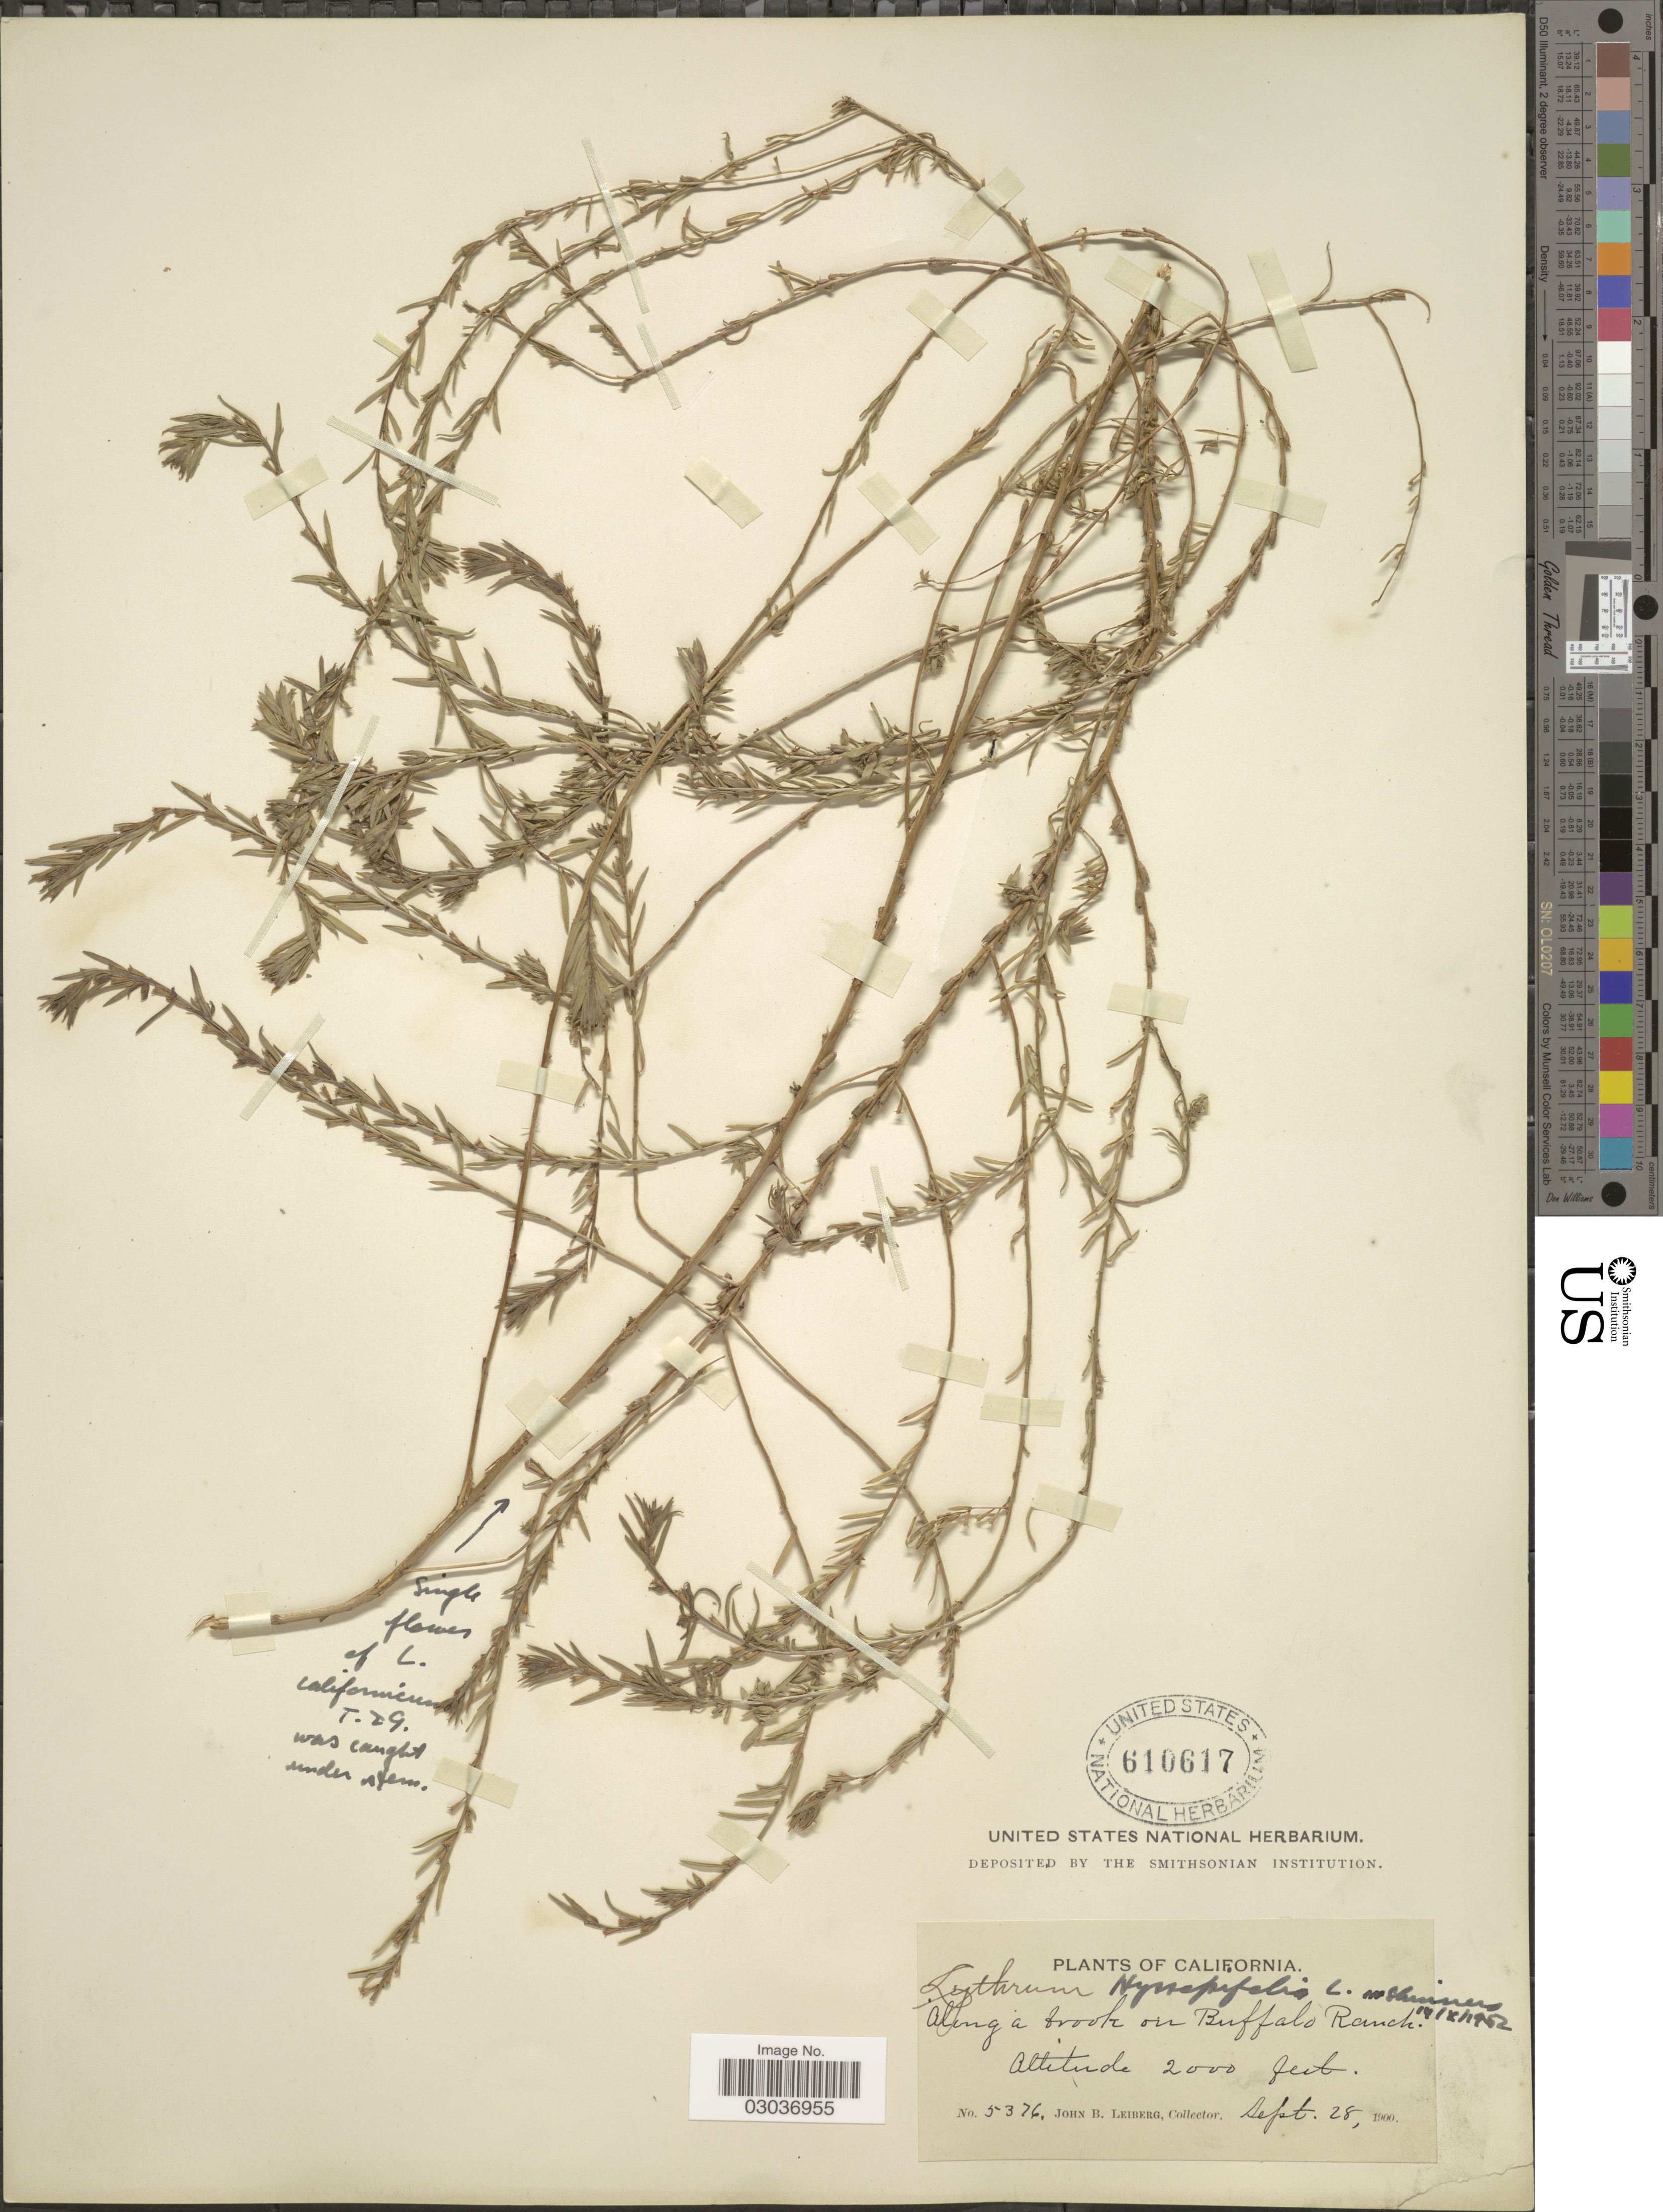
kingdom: Plantae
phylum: Tracheophyta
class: Magnoliopsida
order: Myrtales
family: Lythraceae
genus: Lythrum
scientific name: Lythrum hyssopifolia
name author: L.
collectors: J. B. Leiberg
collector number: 5376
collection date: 1900-09-28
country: United States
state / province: California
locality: Along a brook on Buffalo Ranch.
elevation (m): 610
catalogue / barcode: US 610617